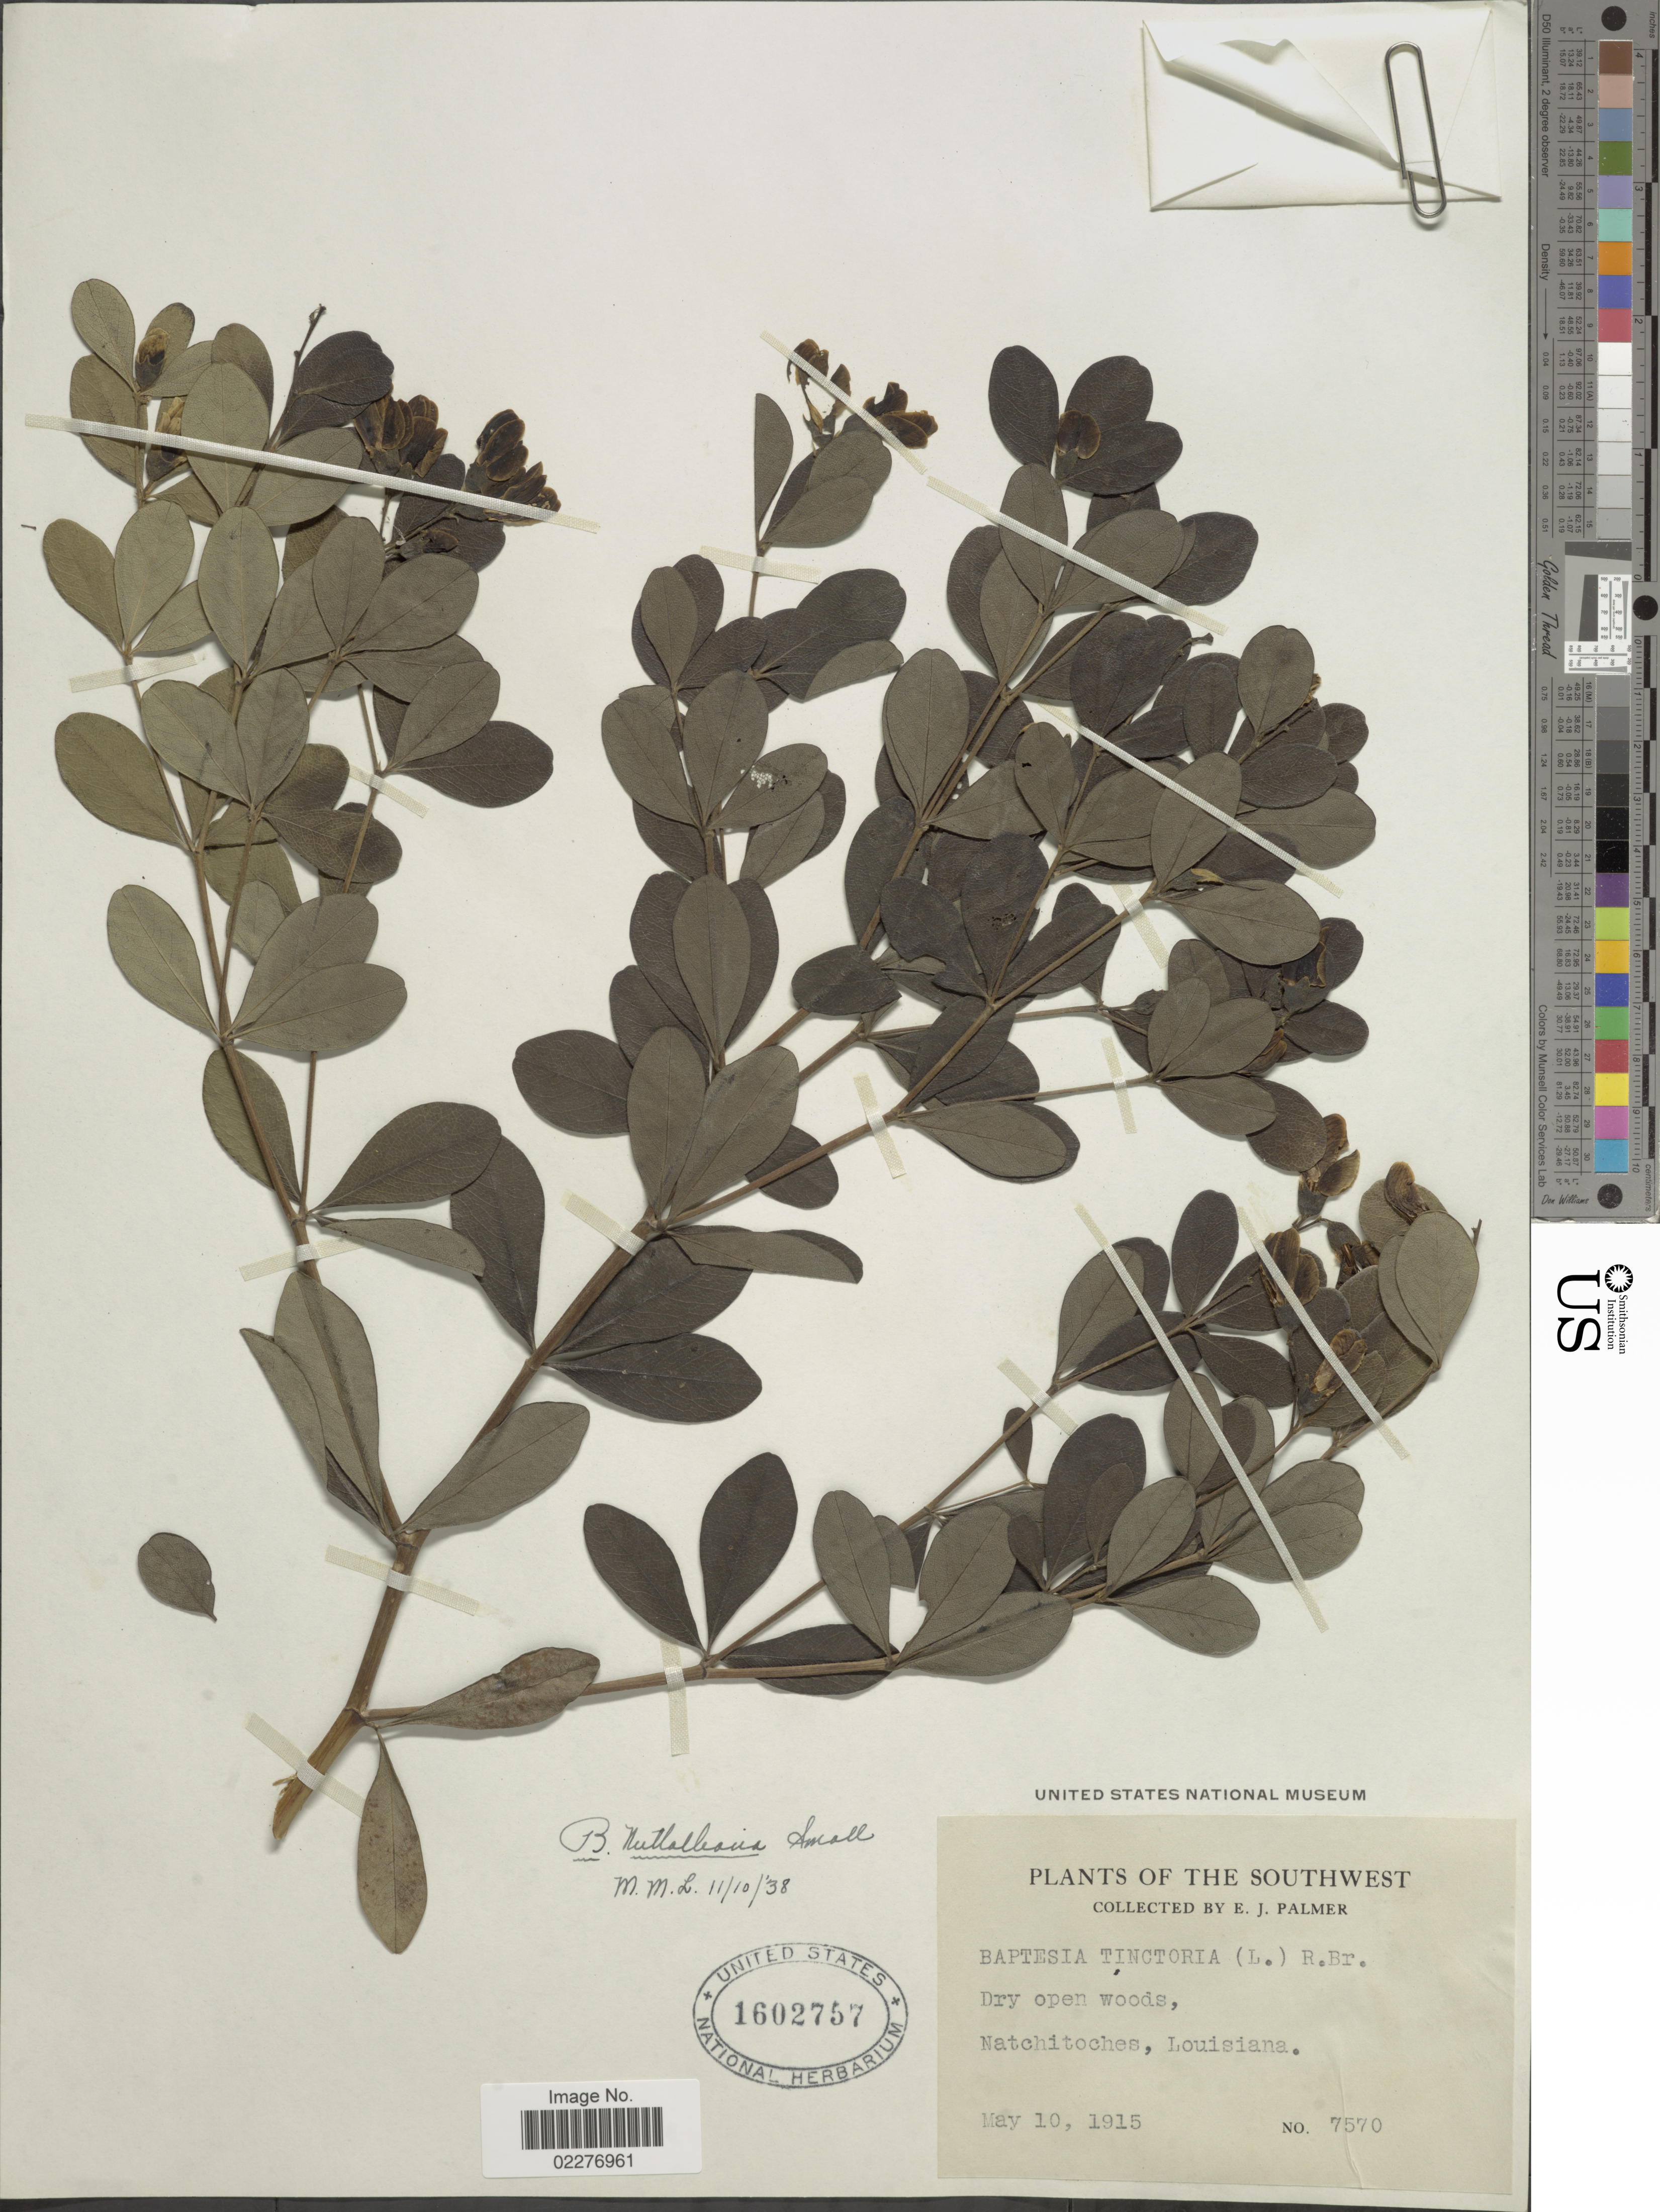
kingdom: Plantae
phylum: Tracheophyta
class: Magnoliopsida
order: Fabales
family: Fabaceae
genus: Baptisia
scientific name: Baptisia nuttalliana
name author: Small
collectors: E. J. Palmer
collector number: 7570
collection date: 1915-05-10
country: United States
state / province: Louisiana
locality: The Southwest, Dry open woods, Natchitoches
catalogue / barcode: US 1602757